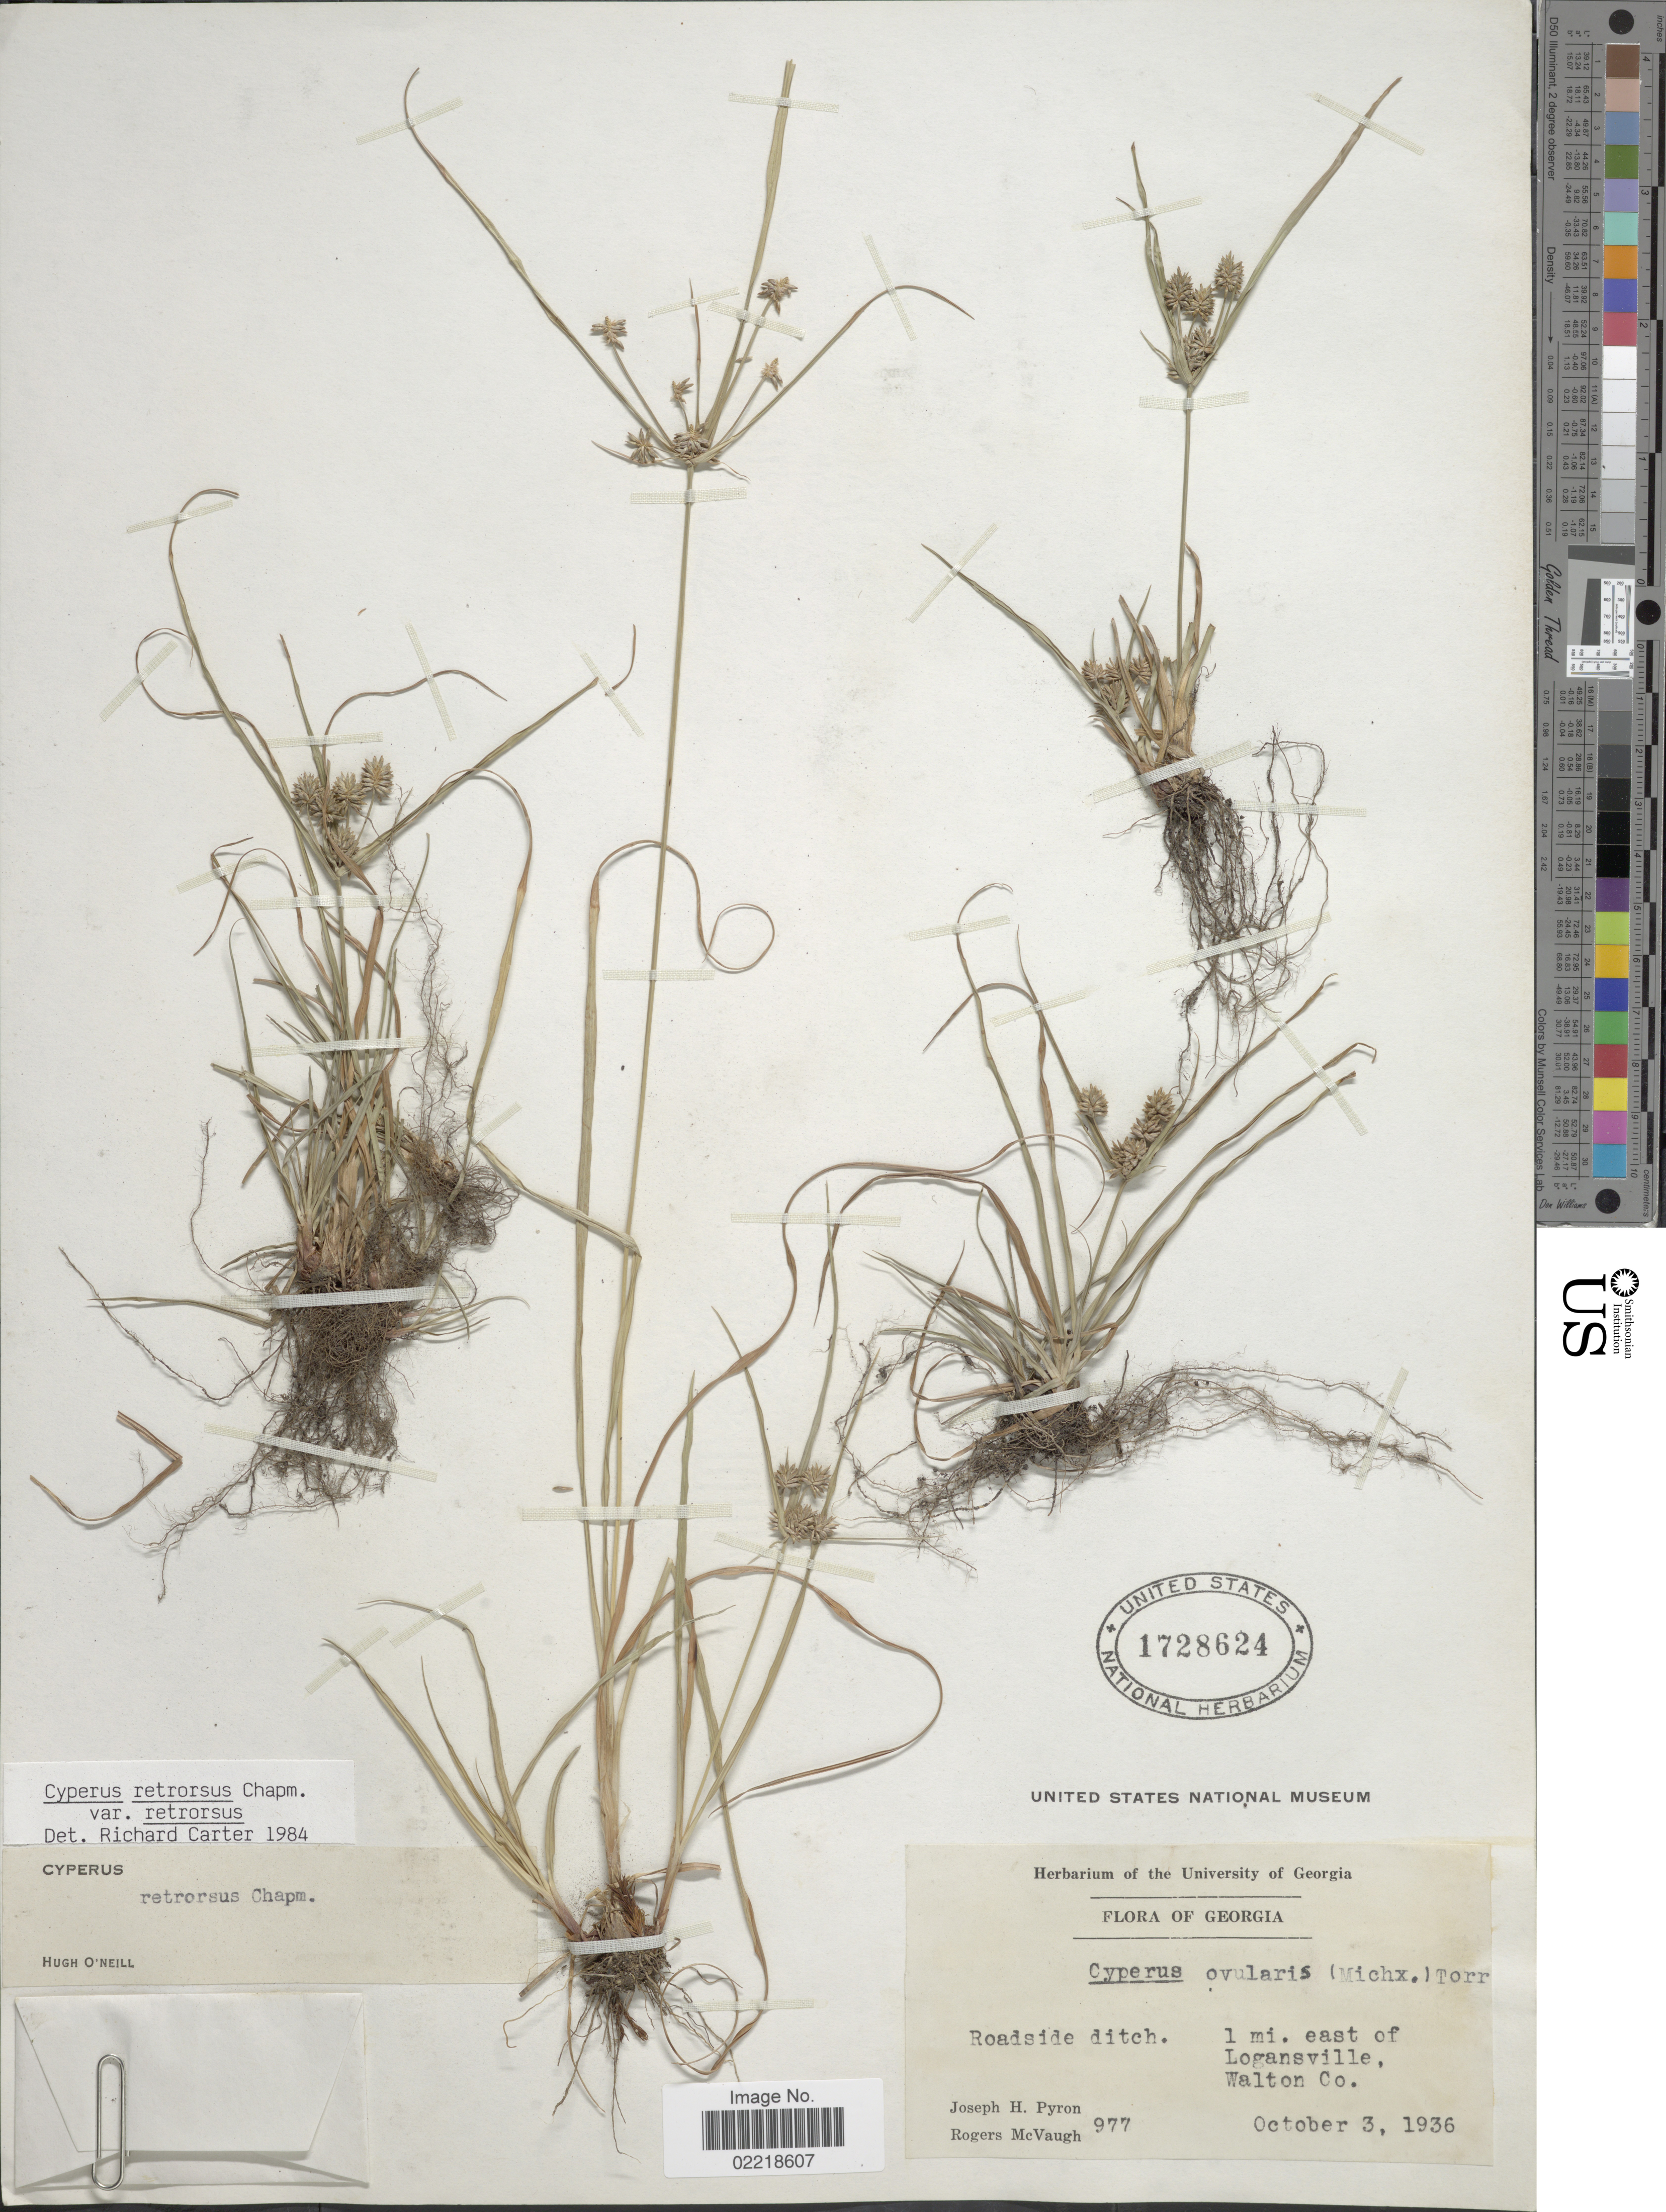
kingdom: Plantae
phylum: Tracheophyta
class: Liliopsida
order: Poales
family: Cyperaceae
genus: Cyperus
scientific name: Cyperus retrorsus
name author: Chapm.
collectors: J. H. Pyron & R. McVaugh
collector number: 977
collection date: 1936-10-03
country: United States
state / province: Georgia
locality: Roadside ditch, 1 mi. east of Logansville, Walton Co.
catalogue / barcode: US 1728624